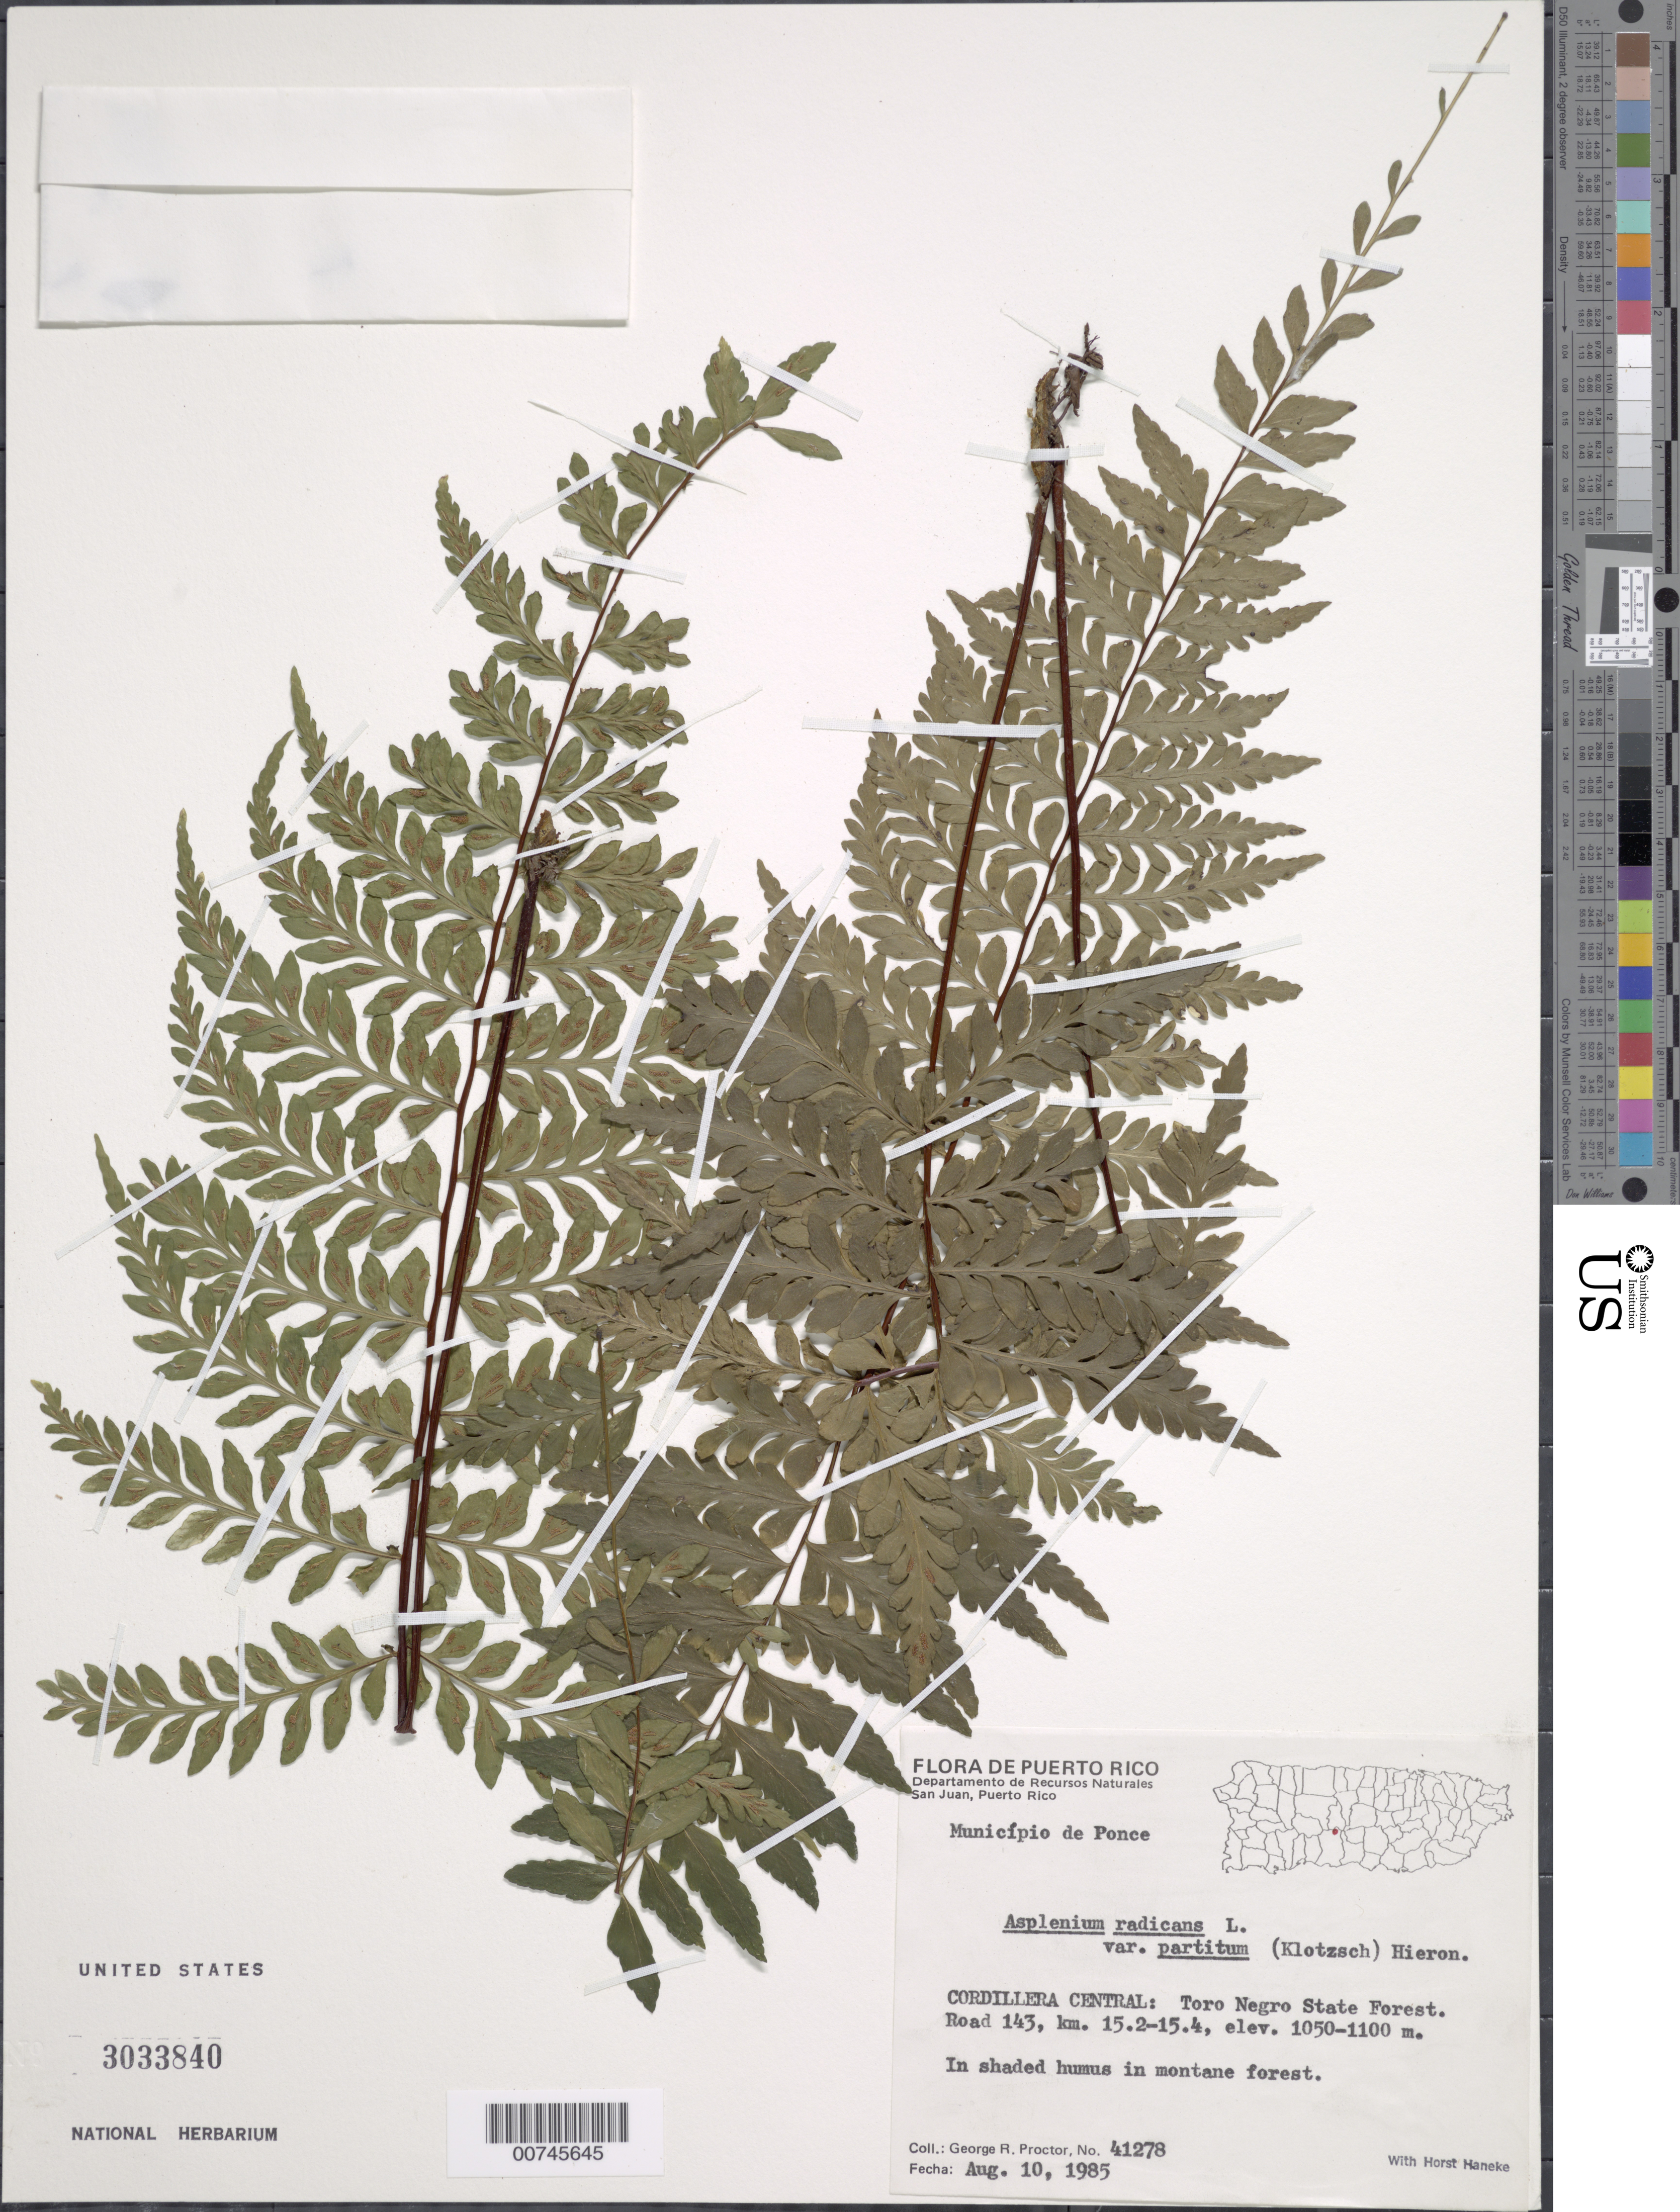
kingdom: Plantae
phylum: Tracheophyta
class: Polypodiopsida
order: Polypodiales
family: Aspleniaceae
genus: Asplenium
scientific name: Asplenium radicans var. radicans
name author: L.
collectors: G. R. Proctor & H. Haneke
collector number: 41278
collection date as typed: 10 Aug 1985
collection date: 1985-08-10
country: Puerto Rico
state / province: Ponce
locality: Cordillera Central: Toro Negro State Forest. Road 143, km 15.2-15.4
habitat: In shaded humus in montane forest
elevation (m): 1050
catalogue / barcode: US 3033840